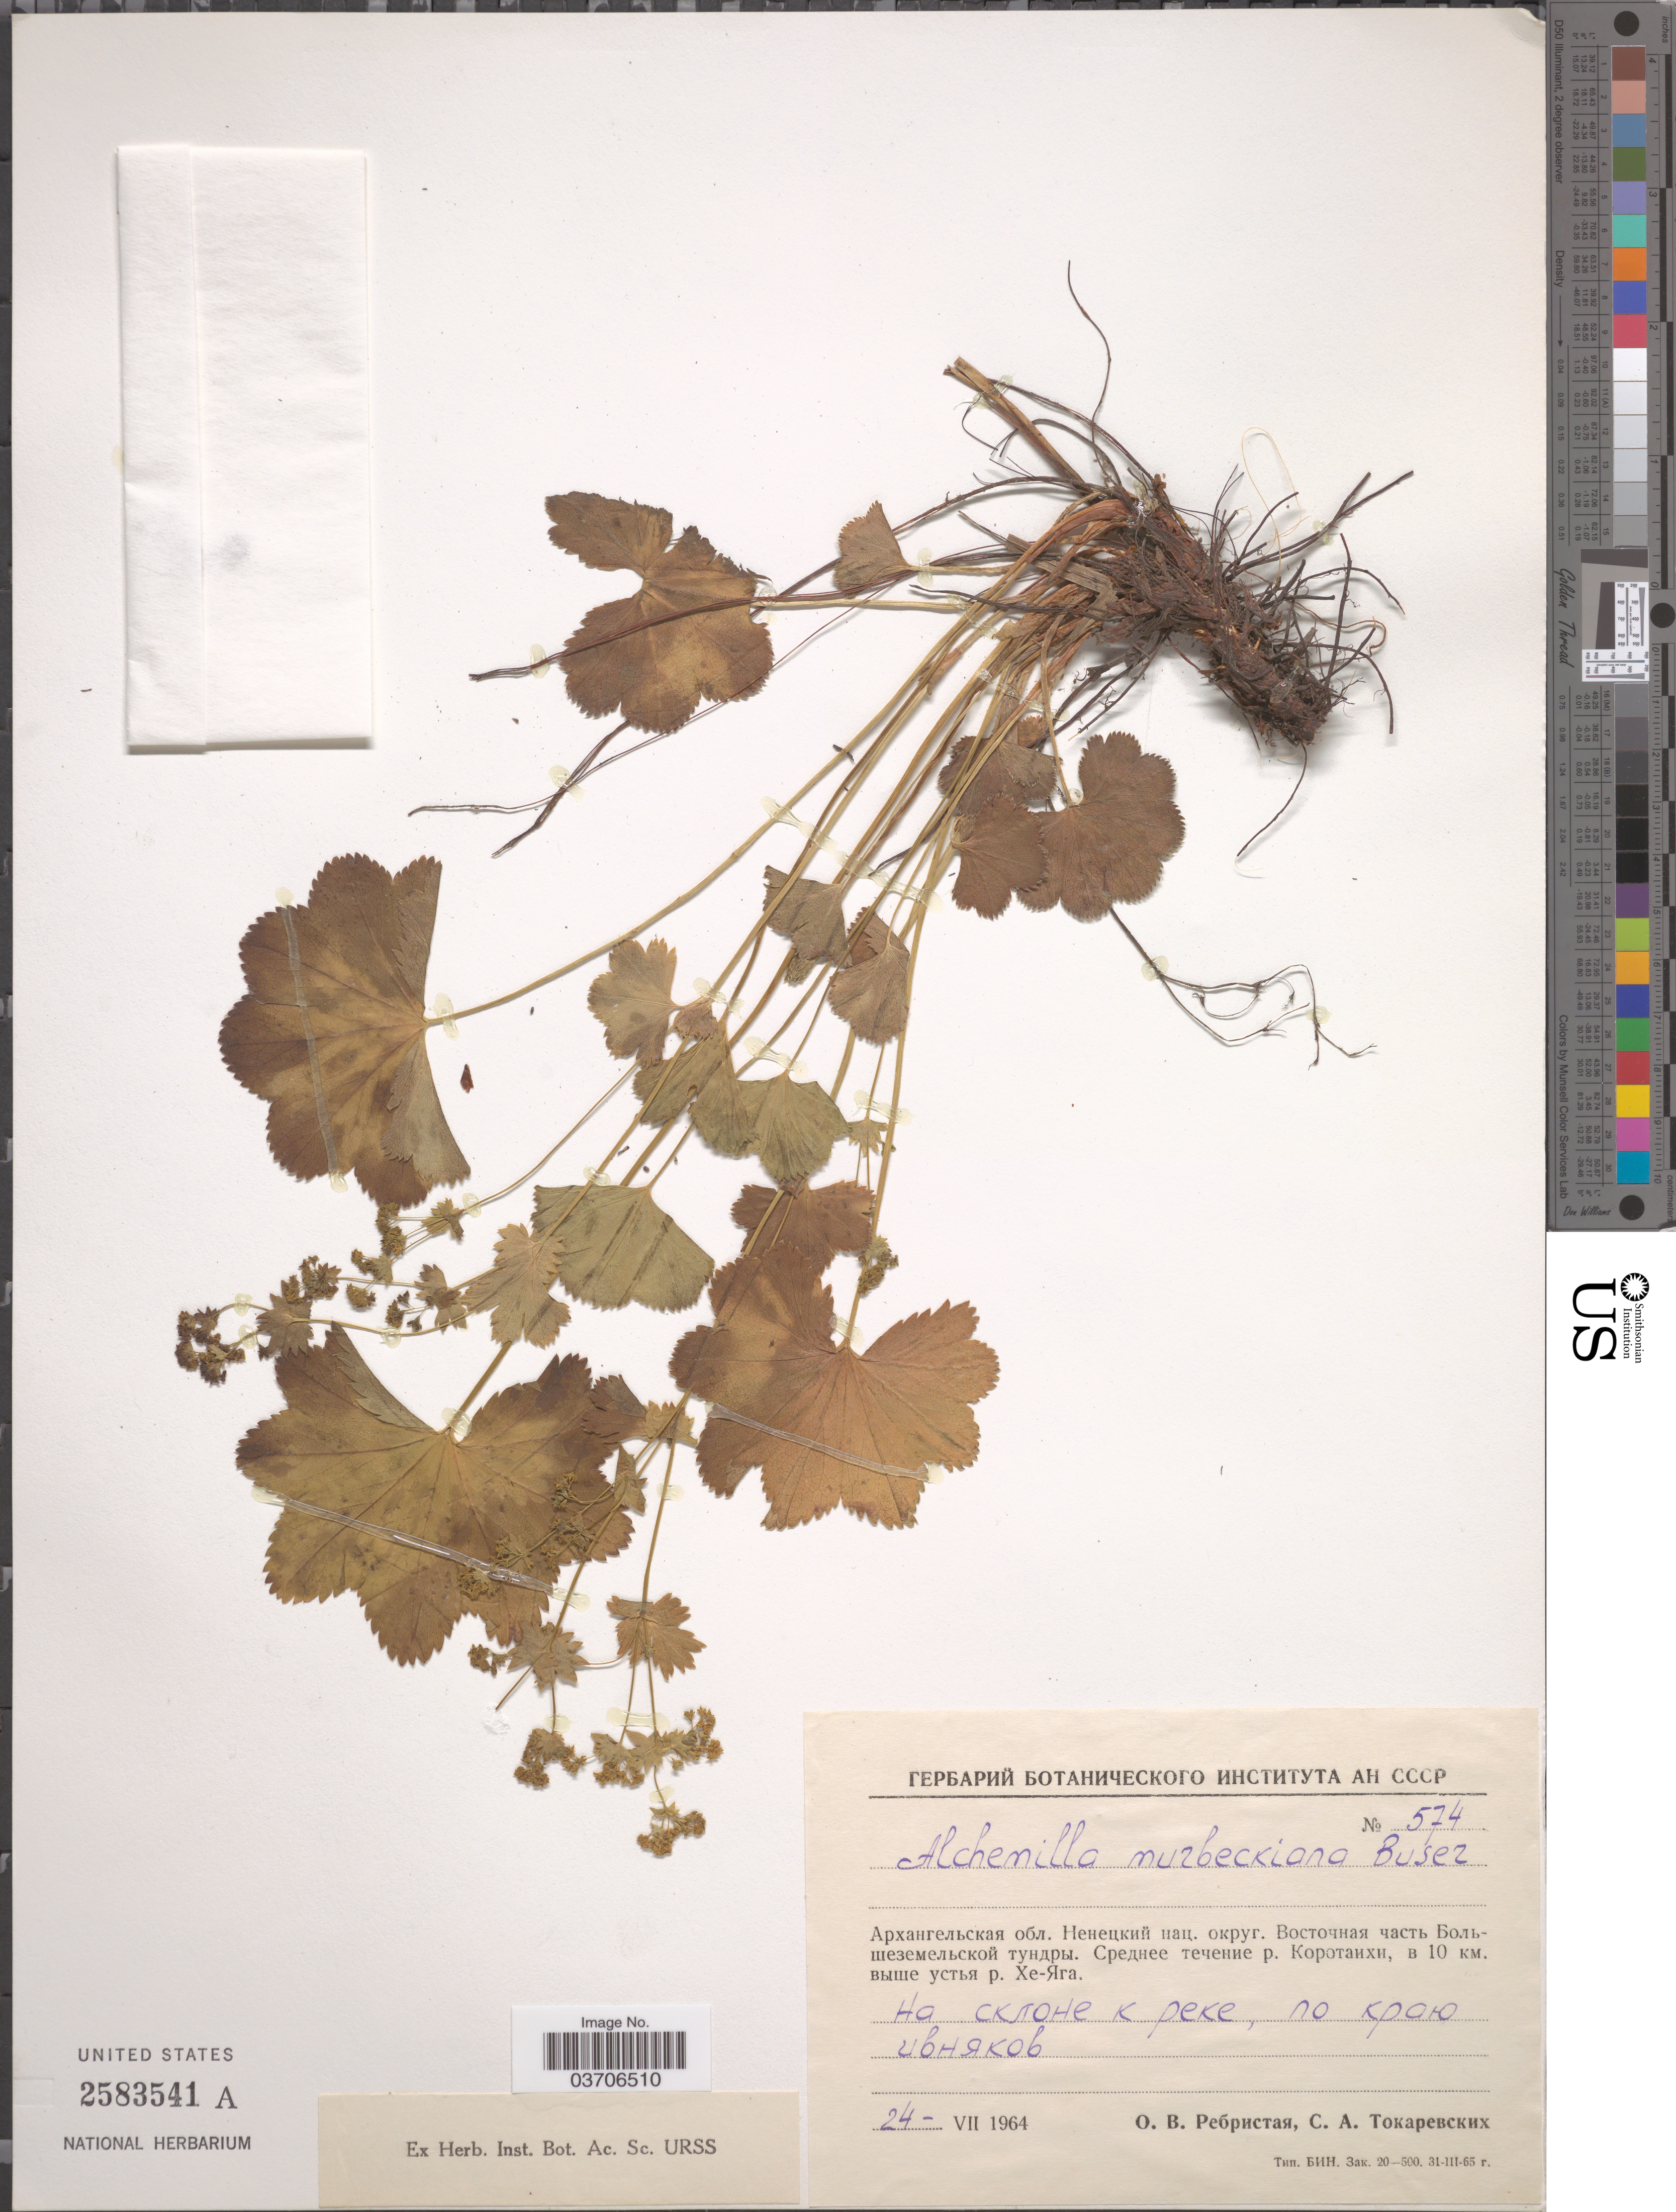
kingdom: Plantae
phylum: Tracheophyta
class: Magnoliopsida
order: Rosales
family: Rosaceae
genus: Alchemilla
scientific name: Alchemilla murbeckiana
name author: Buser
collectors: X & S. Tokarevskikh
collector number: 574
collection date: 1964-07-24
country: Russian Federation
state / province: Arkhangelsk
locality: River Korotaikha, 10 km above mouth of river Khe-Yaga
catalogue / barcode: US 2583541A